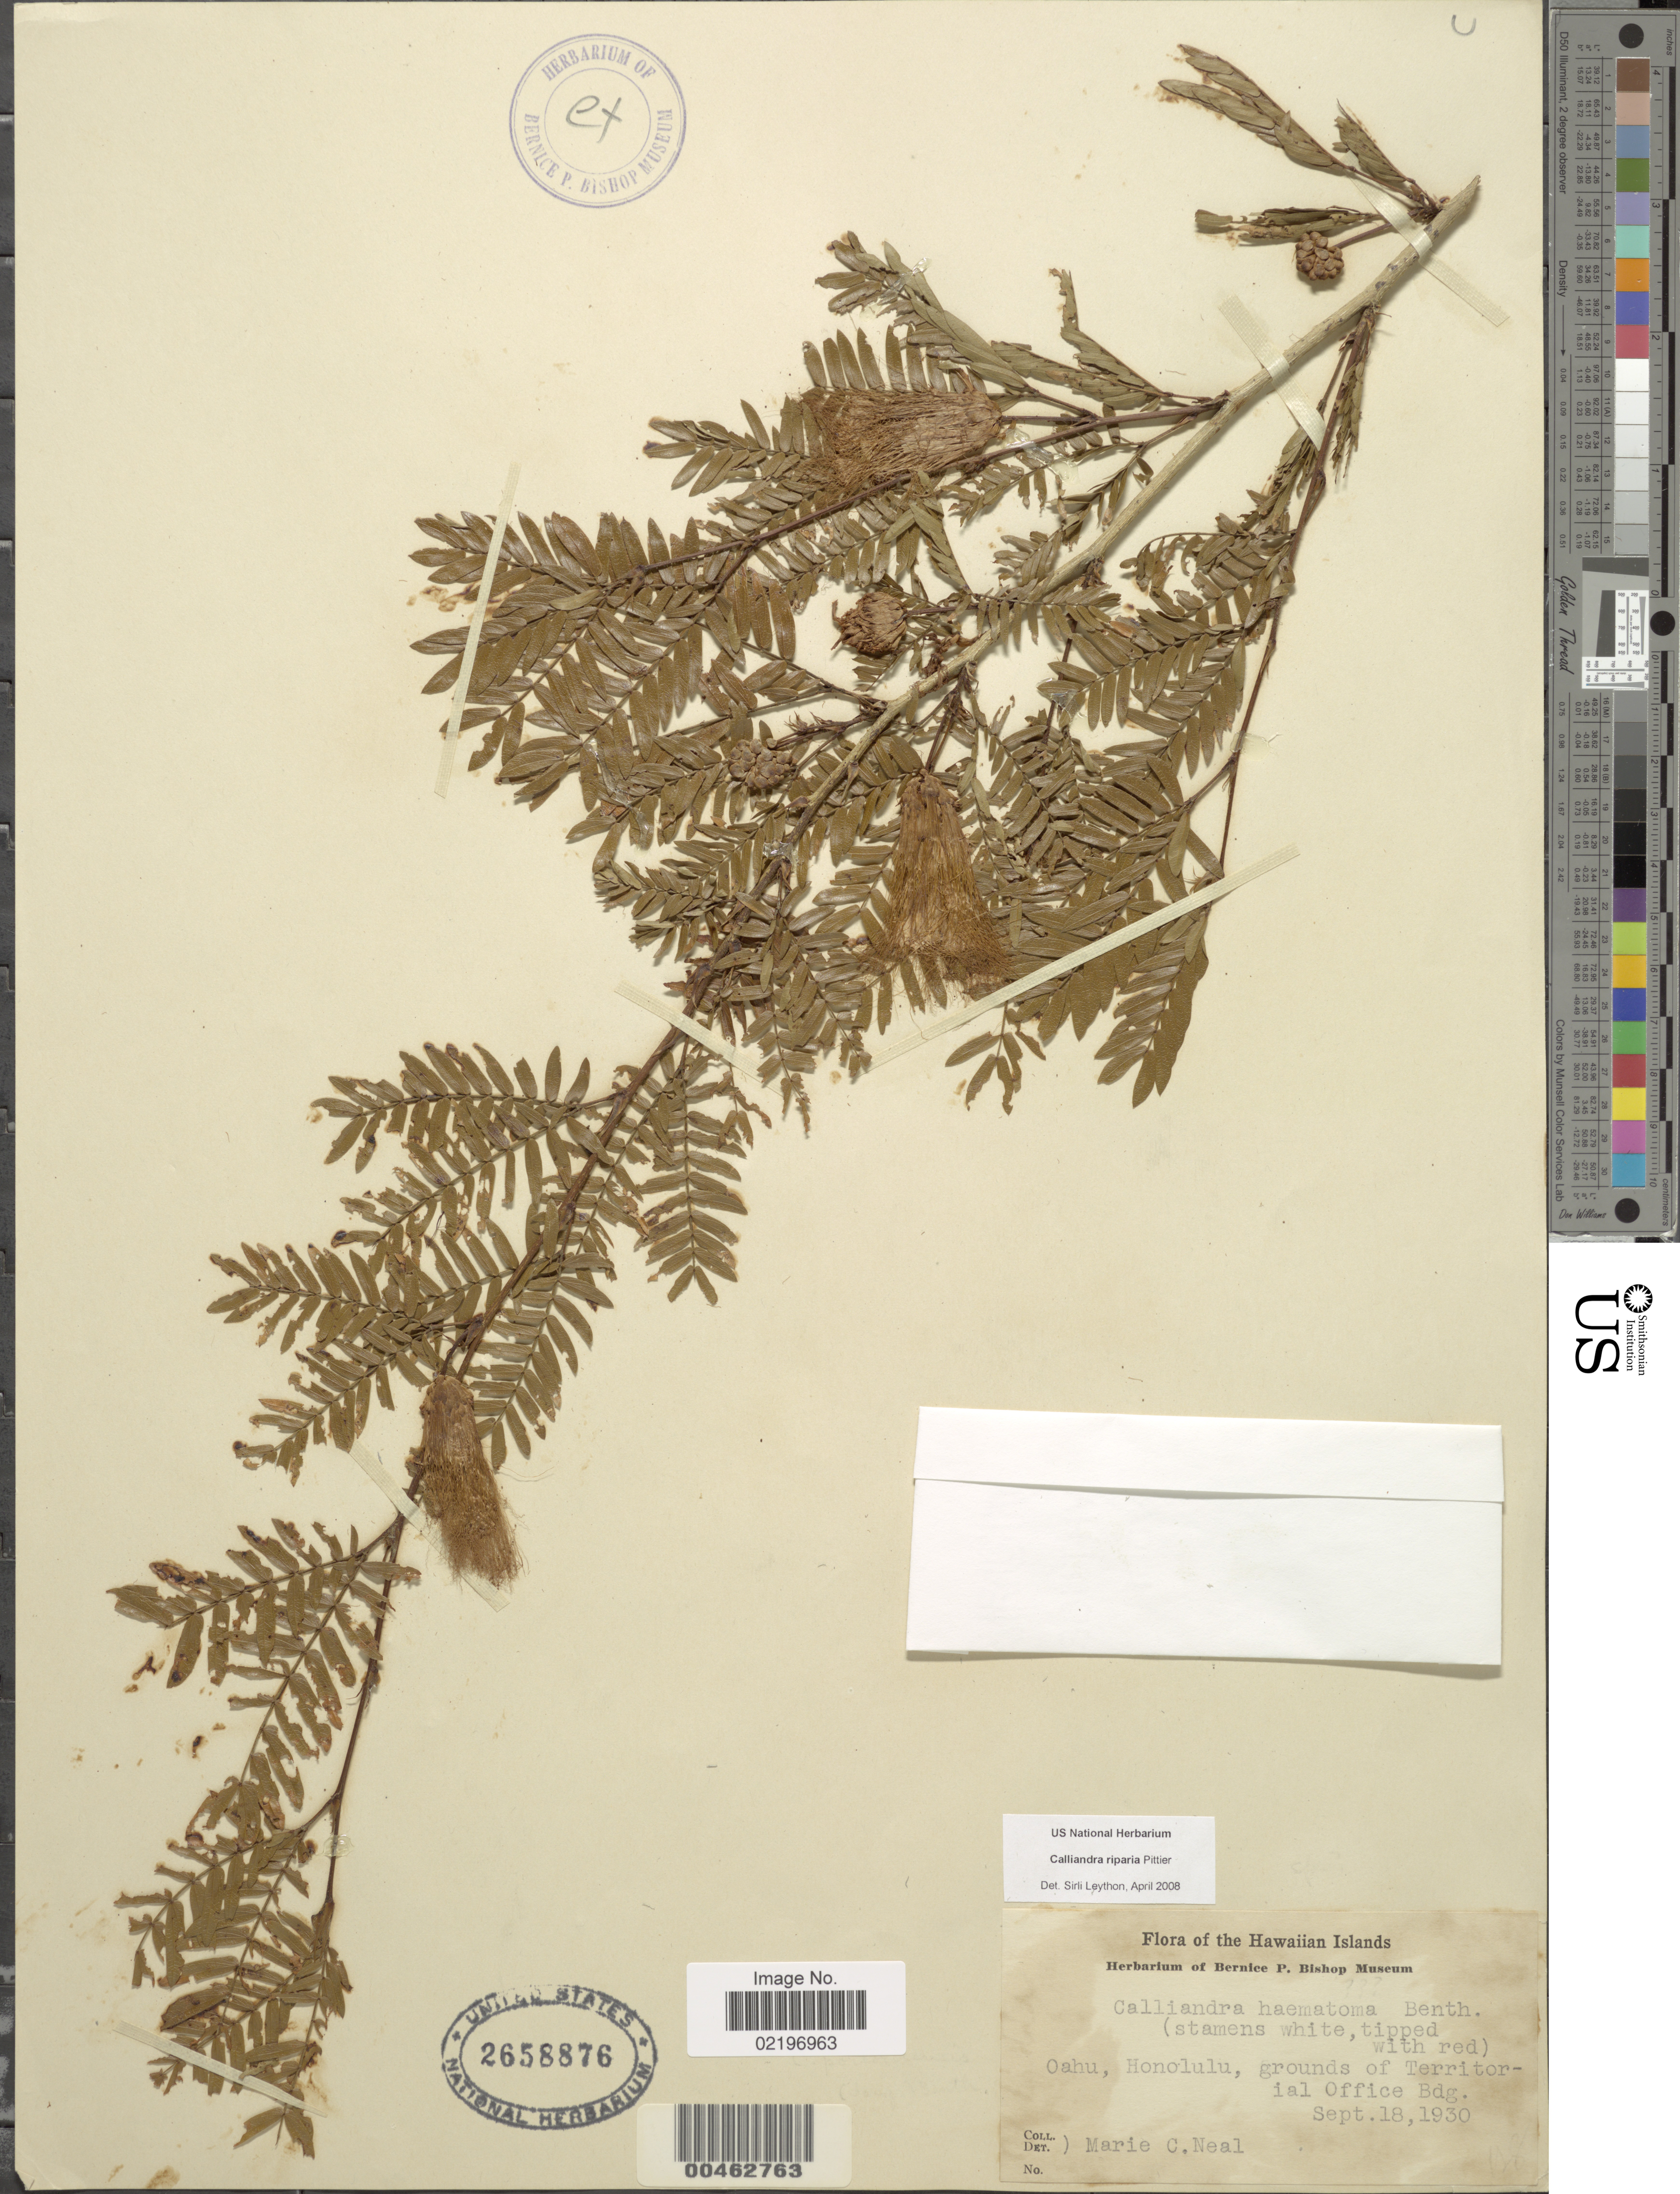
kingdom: Plantae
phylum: Tracheophyta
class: Magnoliopsida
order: Fabales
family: Fabaceae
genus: Calliandra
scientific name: Calliandra riparia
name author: Pittier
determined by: Leython, S.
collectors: M. Neal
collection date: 1930-09-18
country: United States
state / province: Hawaii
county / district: Honolulu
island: Oahu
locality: Hawaiian Islands. Honolulu, grounds of Territorial Office Bdg.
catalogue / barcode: US 2658876